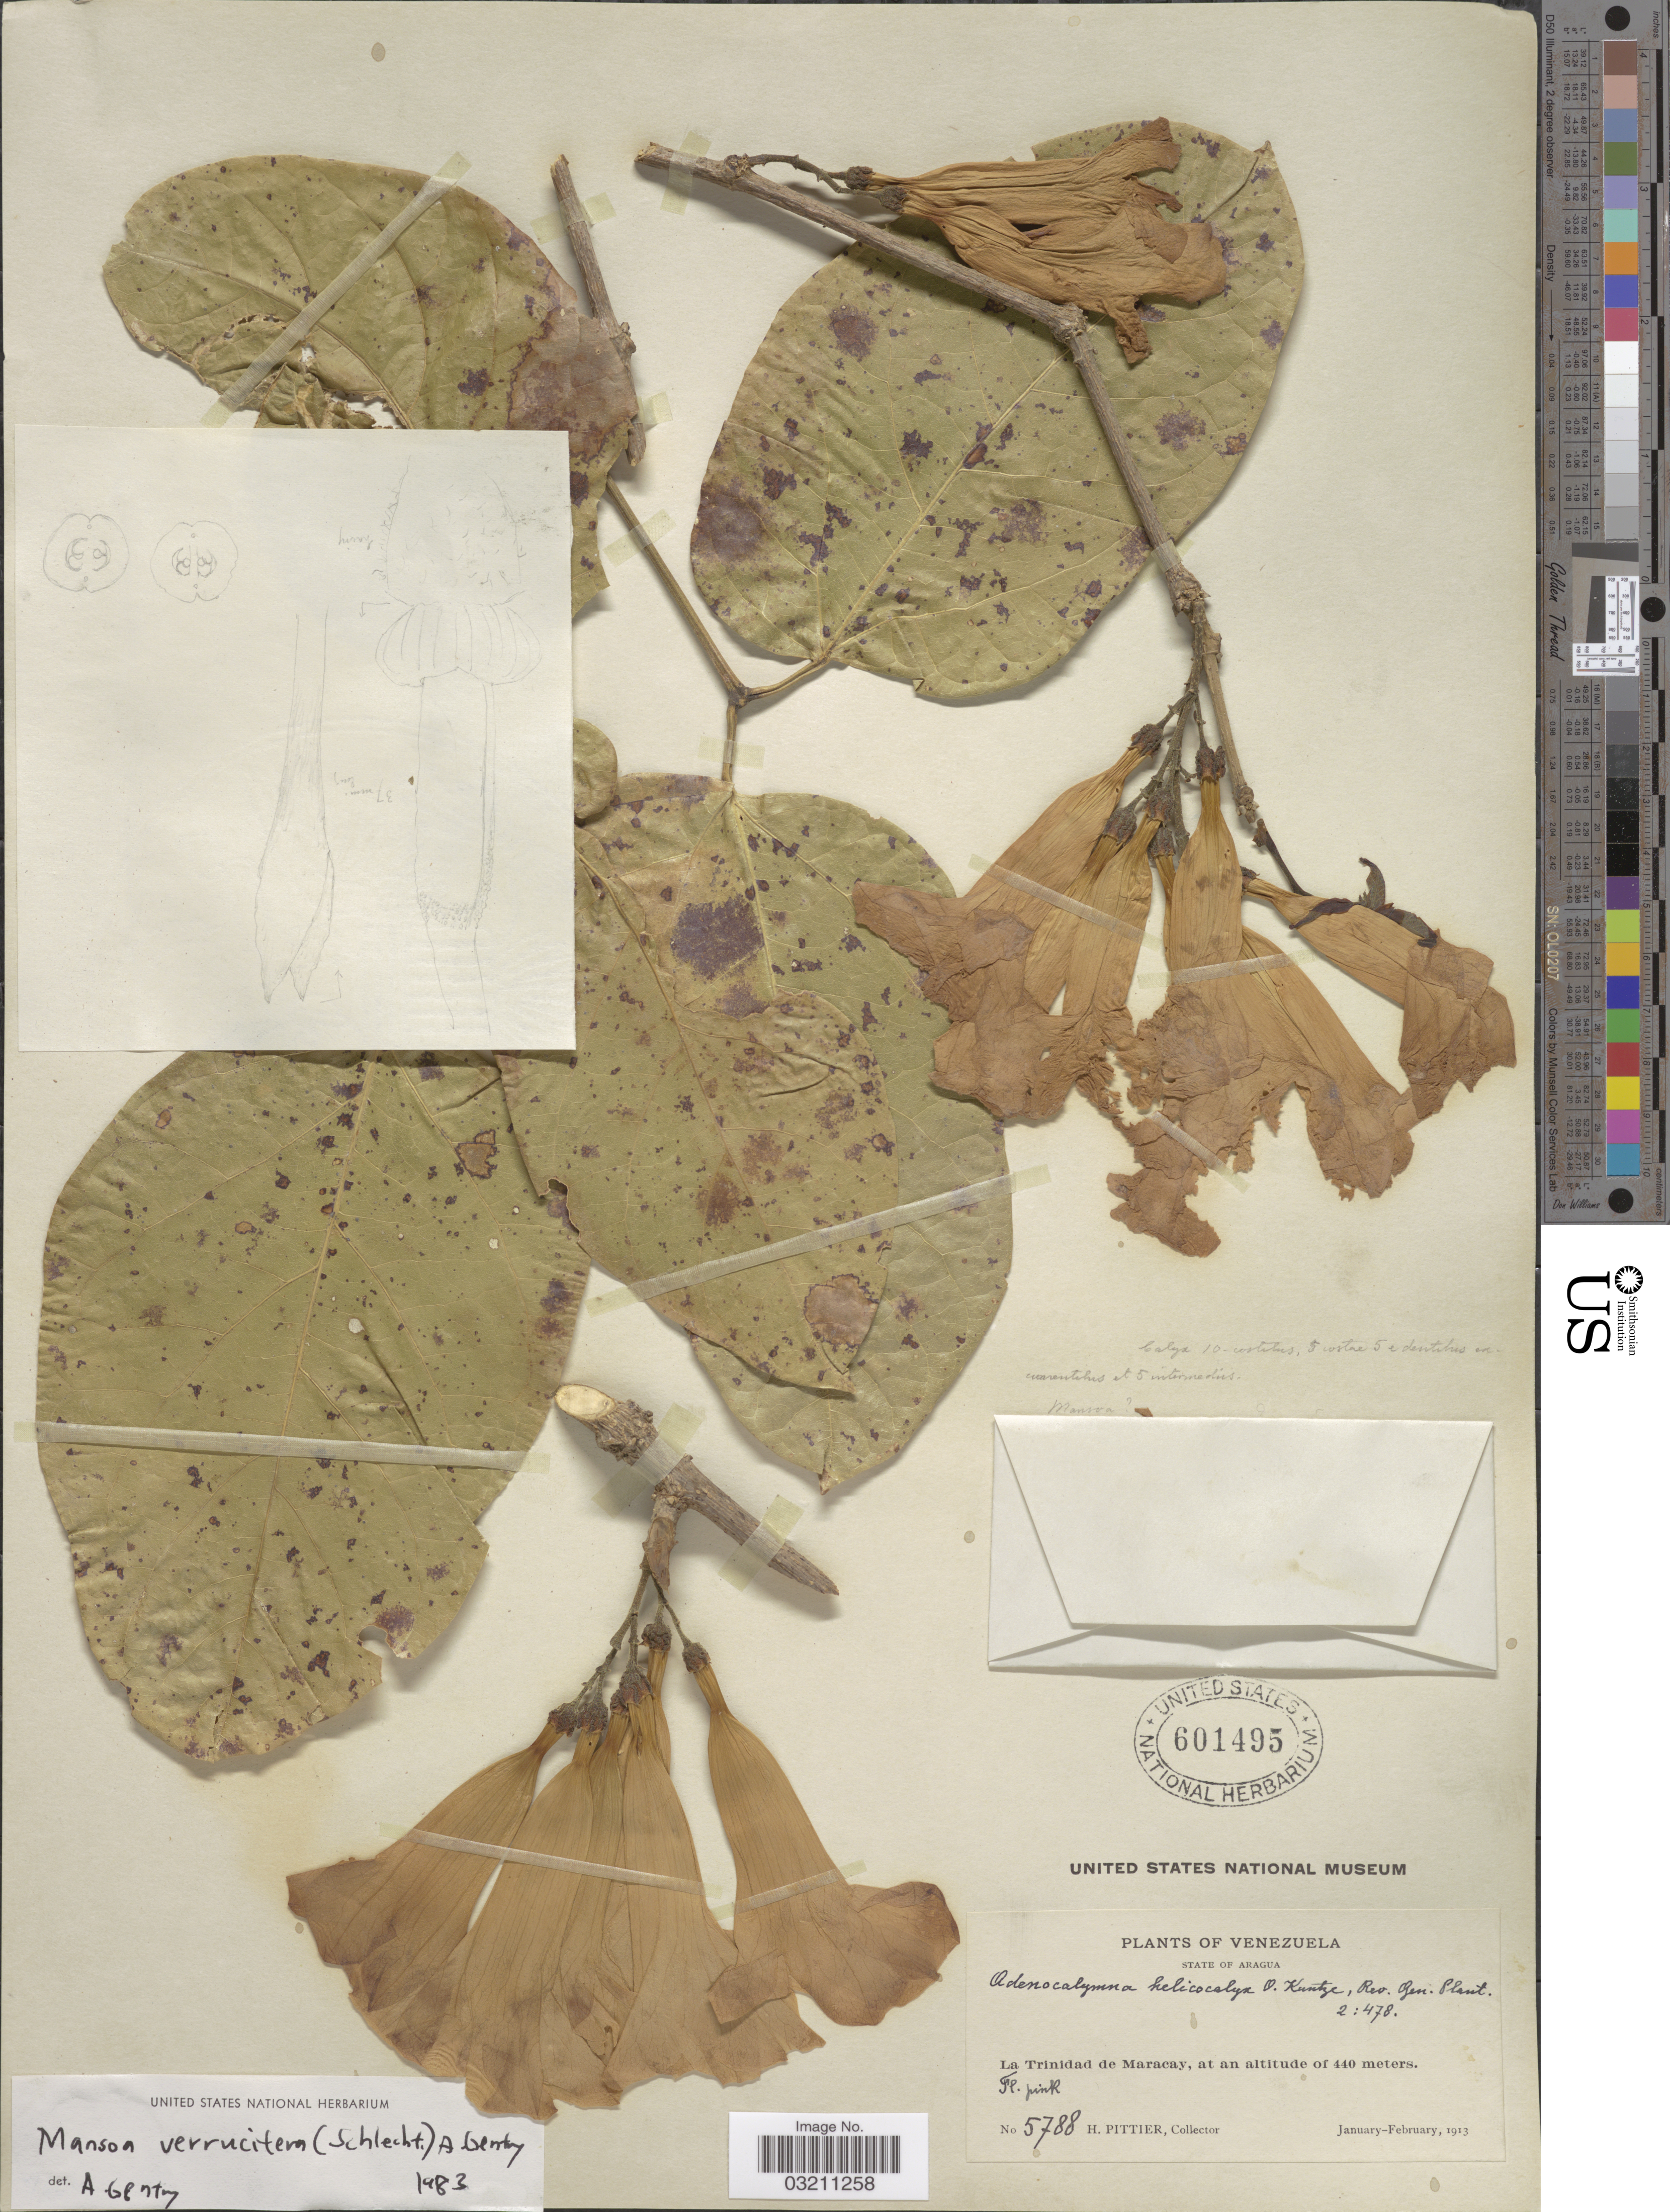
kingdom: Plantae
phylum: Tracheophyta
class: Magnoliopsida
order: Lamiales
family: Bignoniaceae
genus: Mansoa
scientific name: Mansoa verrucifera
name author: (Schltdl.) A.H. Gentry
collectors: H. F. Pittier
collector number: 5788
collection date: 1913-01/1913-02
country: Venezuela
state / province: Aragua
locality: La Trinidad de Maracay.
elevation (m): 440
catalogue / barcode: US 601495